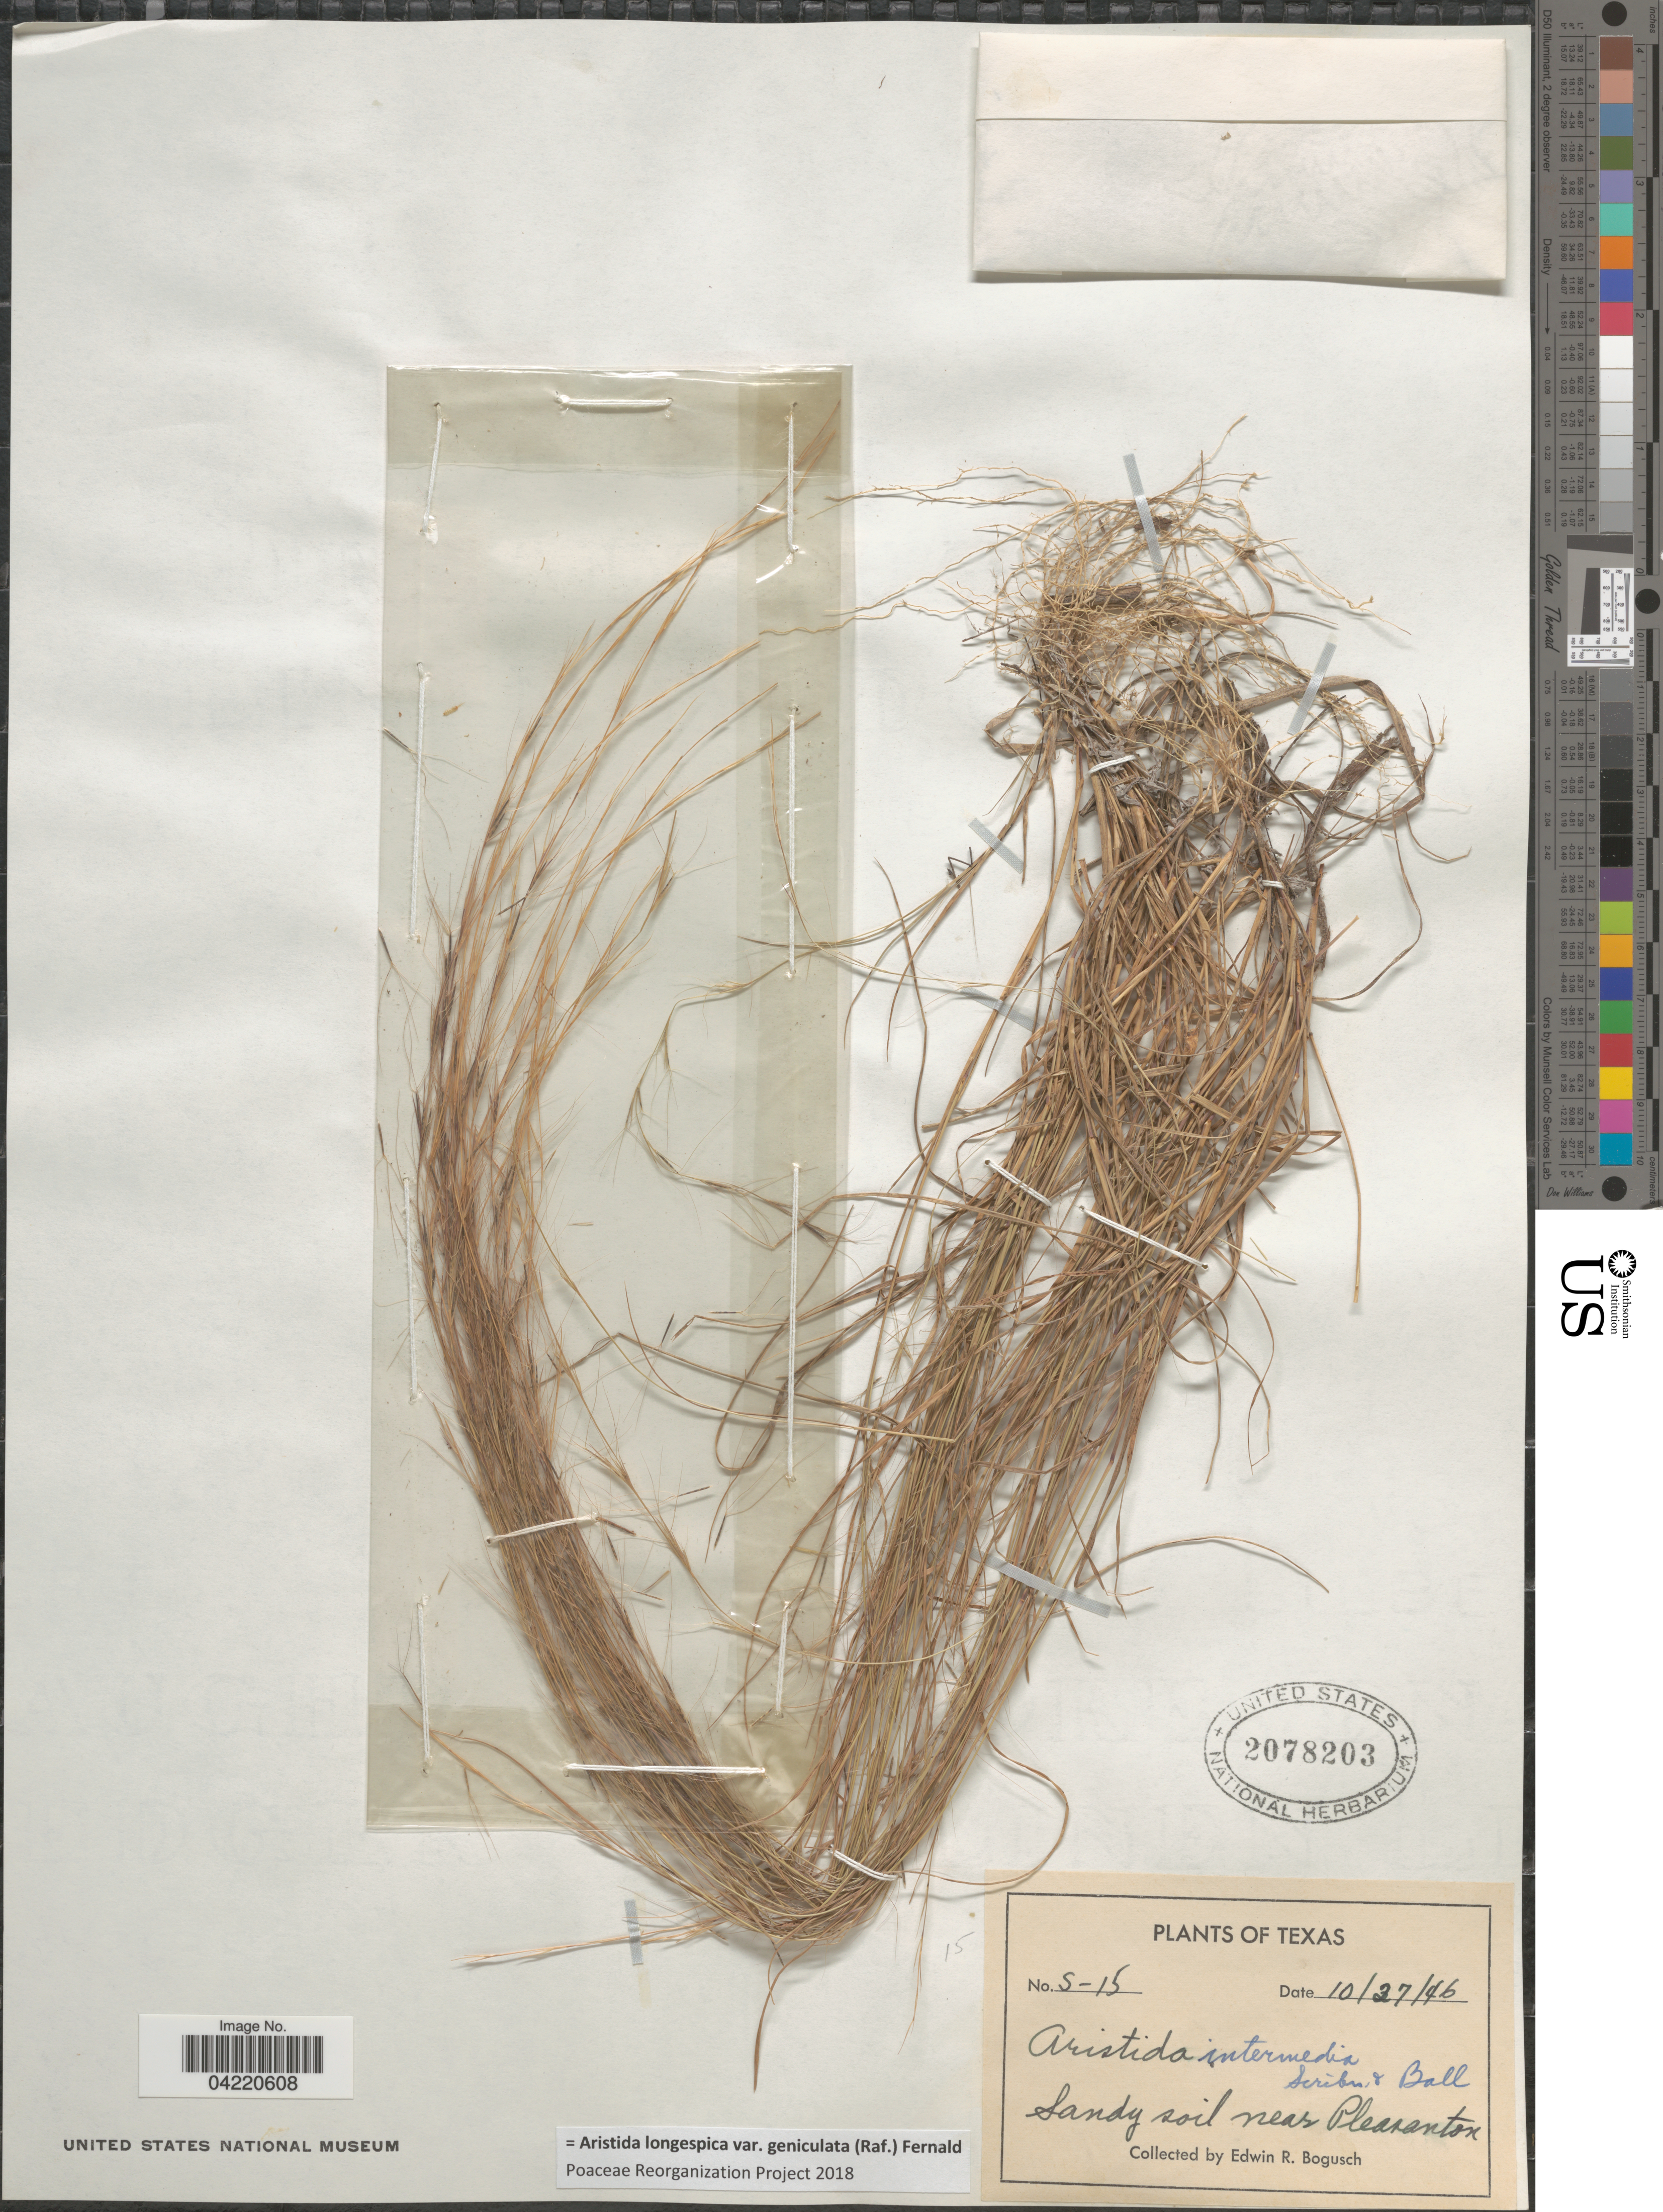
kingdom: Plantae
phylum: Tracheophyta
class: Liliopsida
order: Poales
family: Poaceae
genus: Aristida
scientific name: Aristida longespica var. geniculata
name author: (Raf.) Fernald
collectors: E. Bogusch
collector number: S-15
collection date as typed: Transcribed d/m/y: 27/10/46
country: United States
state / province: Texas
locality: Sandy soil near Pleasanton.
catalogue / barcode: US 2078203